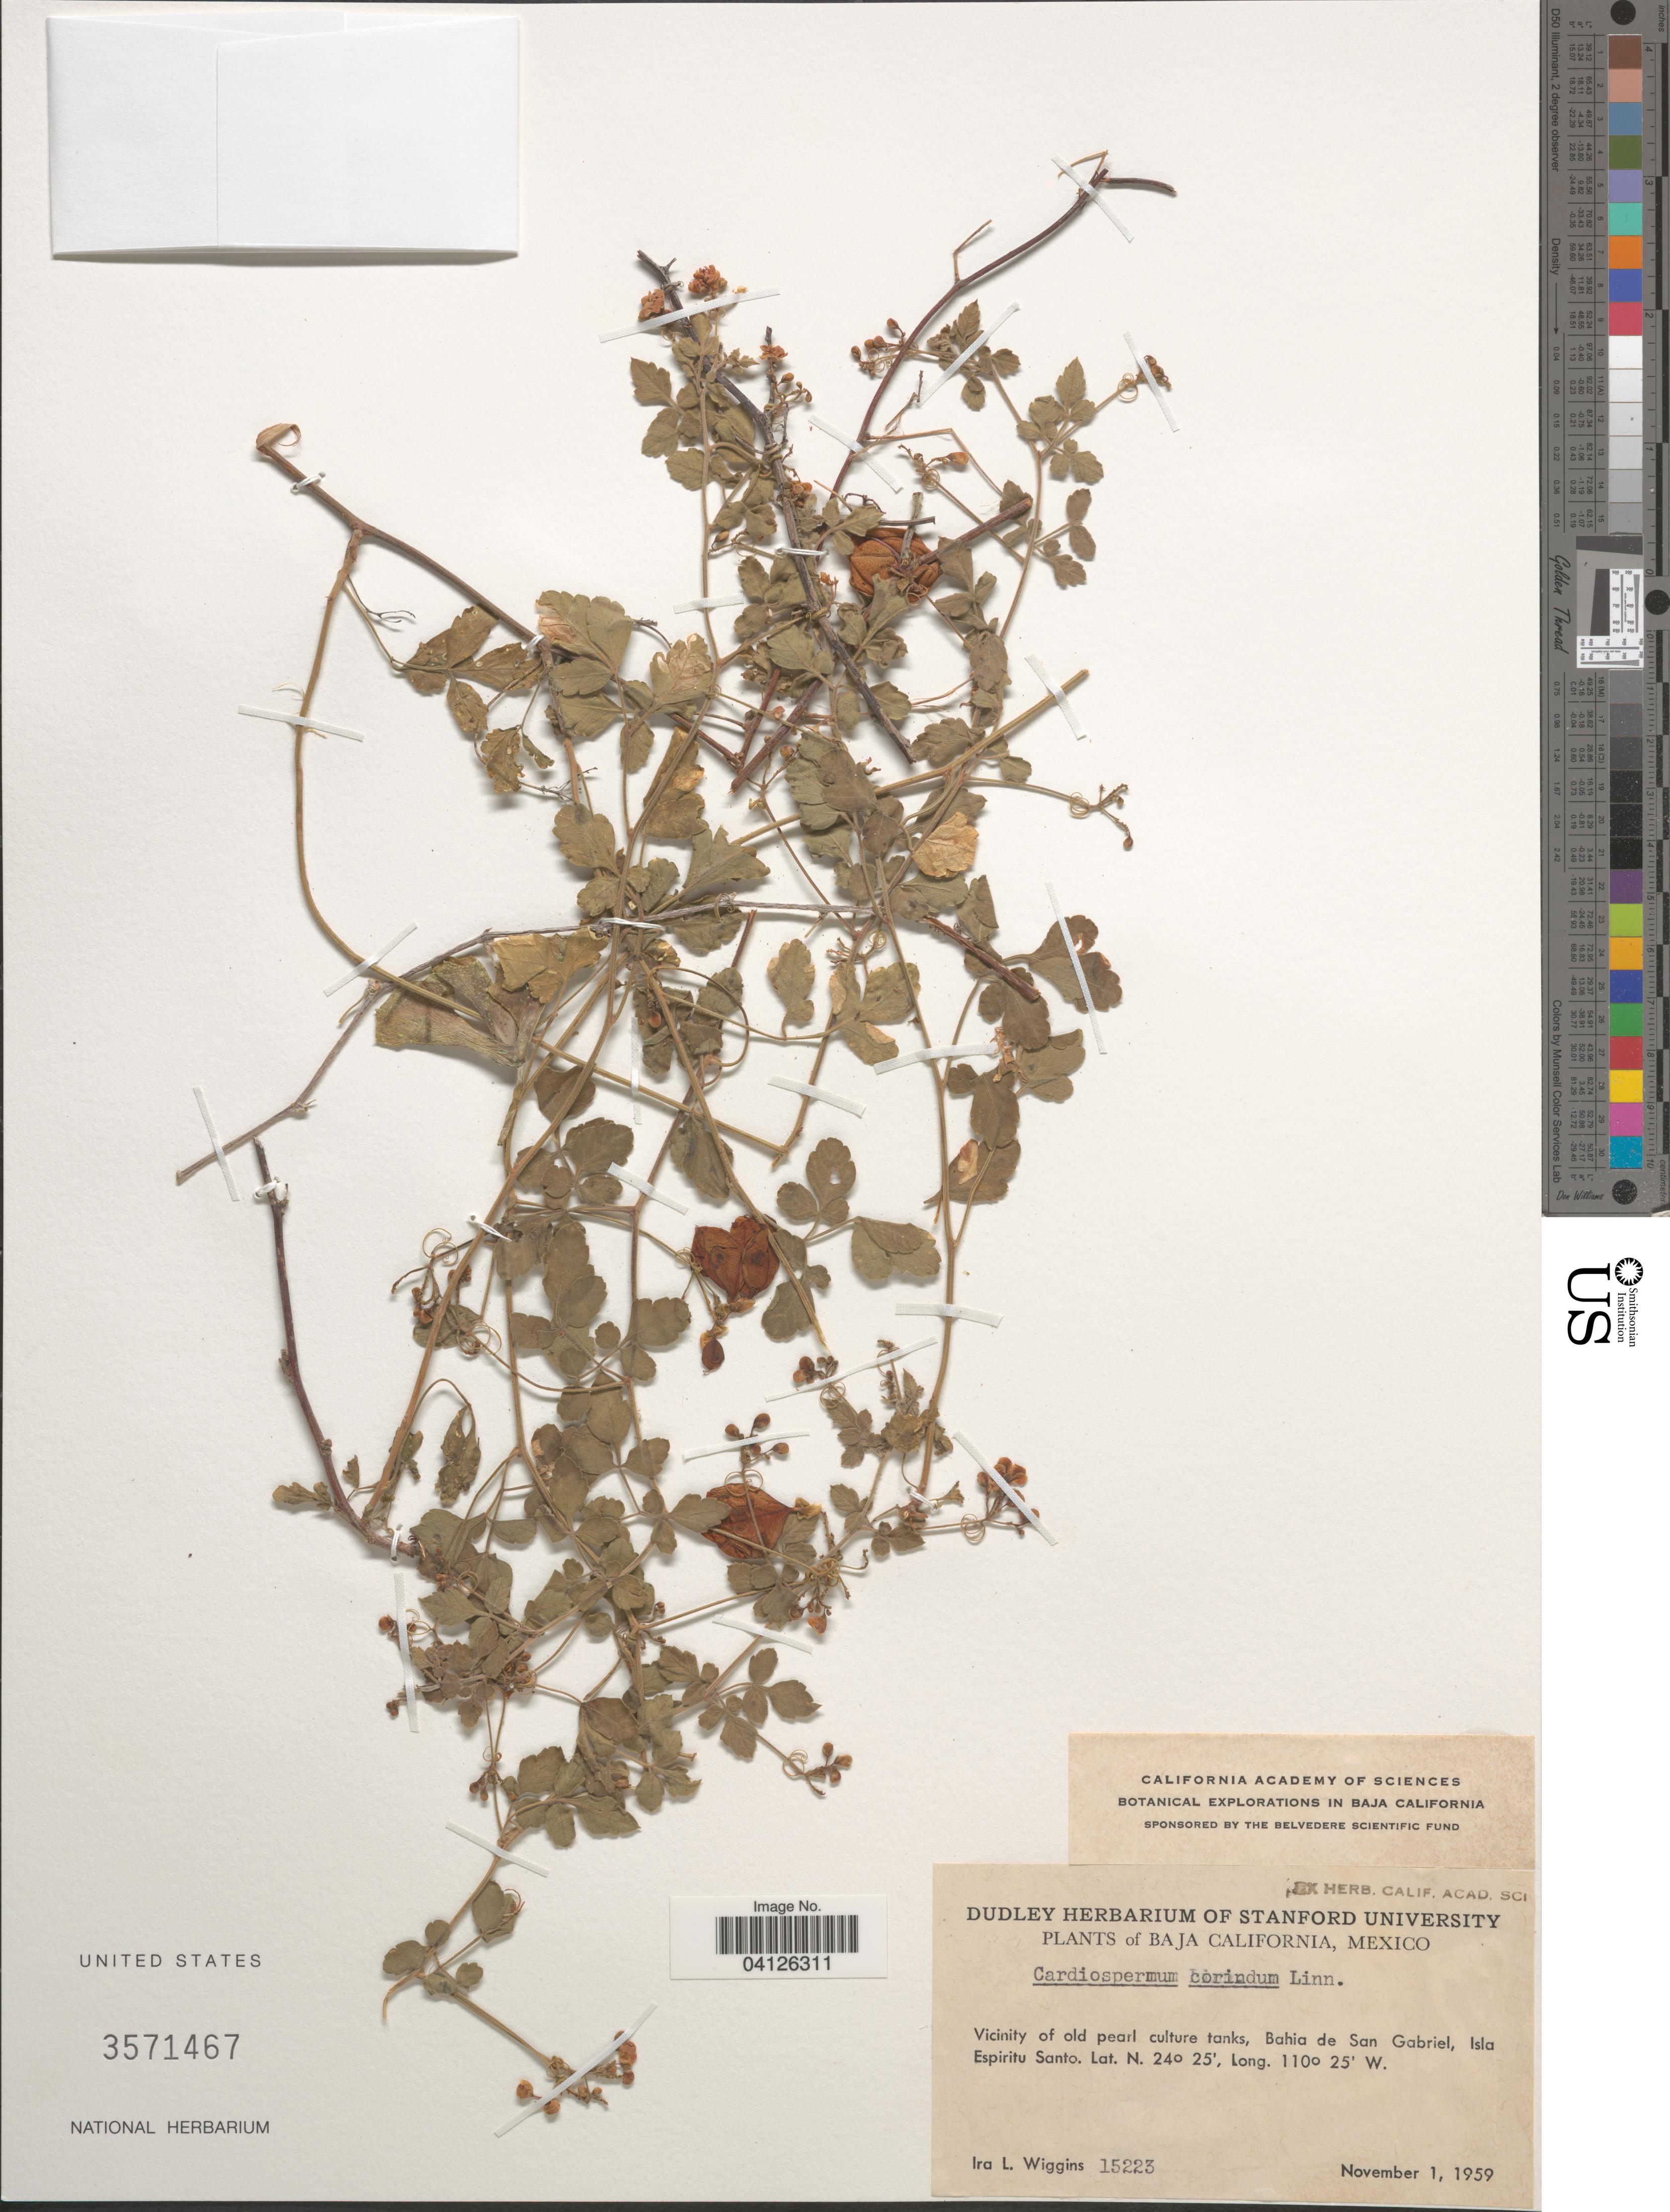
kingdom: Plantae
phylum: Tracheophyta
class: Magnoliopsida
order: Sapindales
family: Sapindaceae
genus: Cardiospermum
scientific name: Cardiospermum corindum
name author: L.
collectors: I. L. Wiggins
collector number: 15223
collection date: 1959-11-01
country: Mexico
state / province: Baja California Sur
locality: California Academy of Sciences Botanical Explorations in Baja California. Vicinity of old pearl culture tanks, Bahia de San Gabriel, Isla Espiritu Santo.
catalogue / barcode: US 3571467